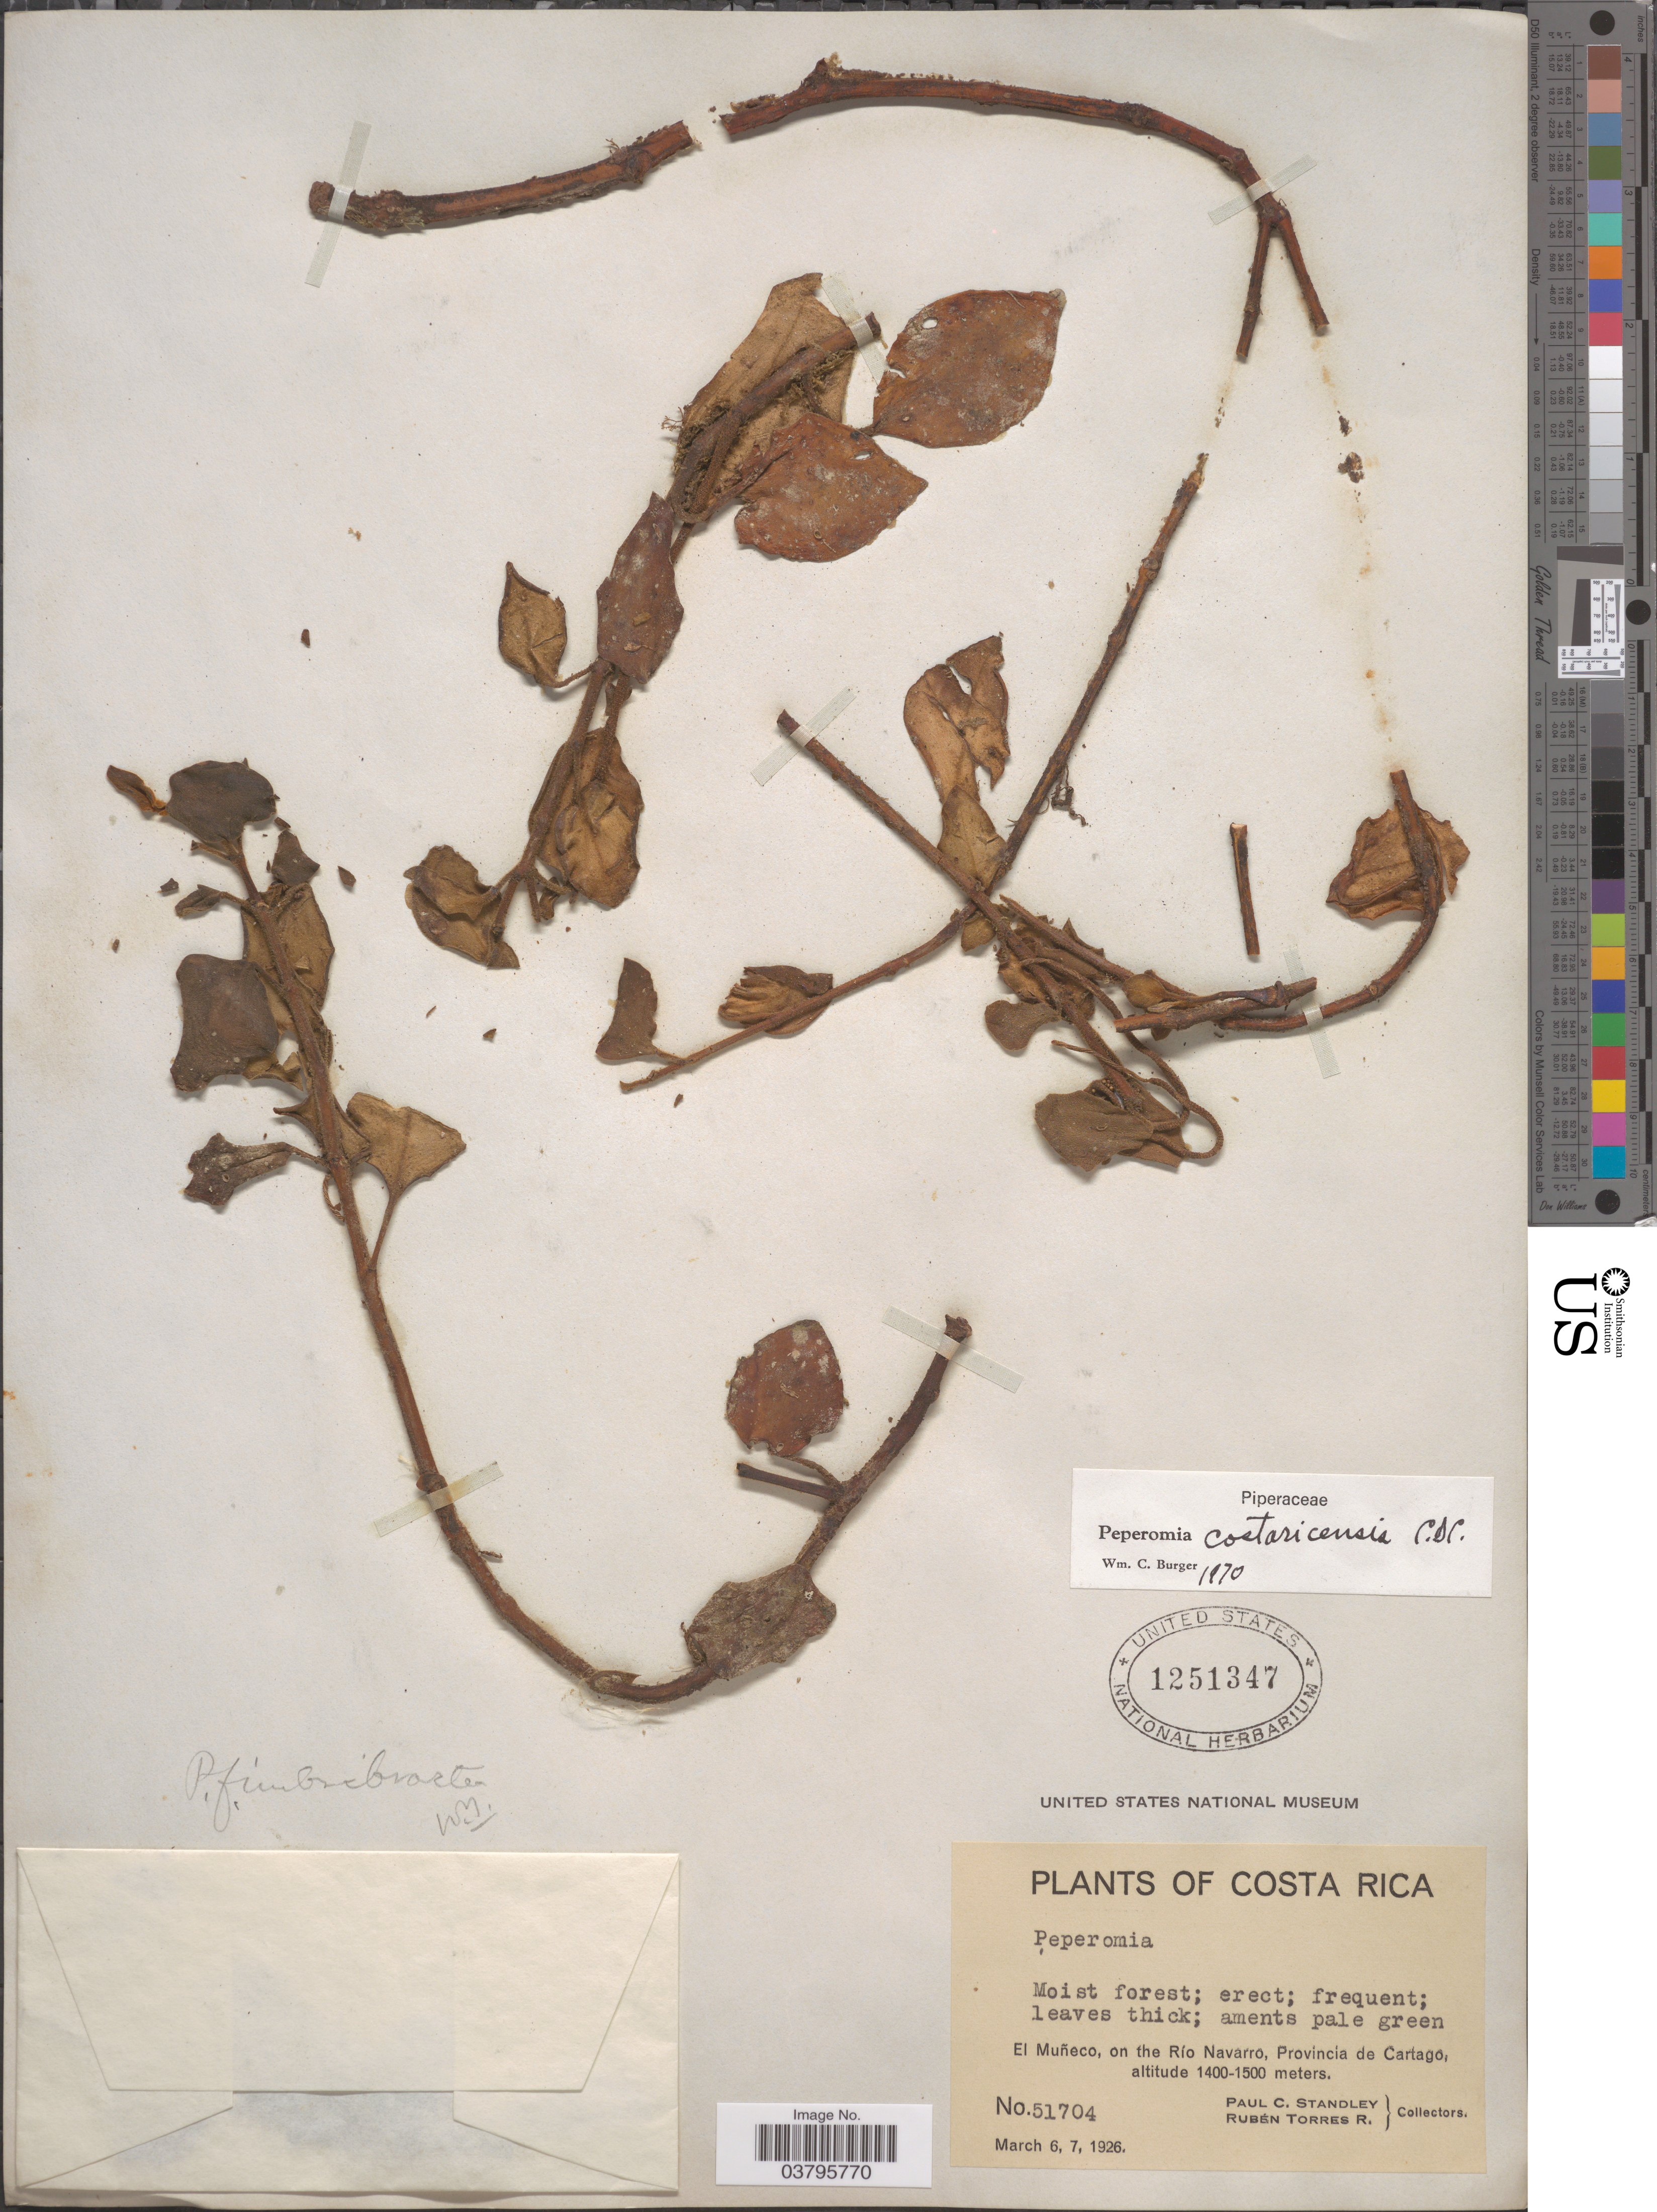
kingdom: Plantae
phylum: Tracheophyta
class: Magnoliopsida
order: Piperales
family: Piperaceae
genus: Peperomia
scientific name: Peperomia hirta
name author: C. DC.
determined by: Jiménez, José Estaban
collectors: P. C. Standley & R. Torres Rojas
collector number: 51704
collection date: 1926-03-06/1926-03-07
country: Costa Rica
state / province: Cartago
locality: El Muñeco, on the Río Navarro.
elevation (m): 1400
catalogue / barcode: US 1251347